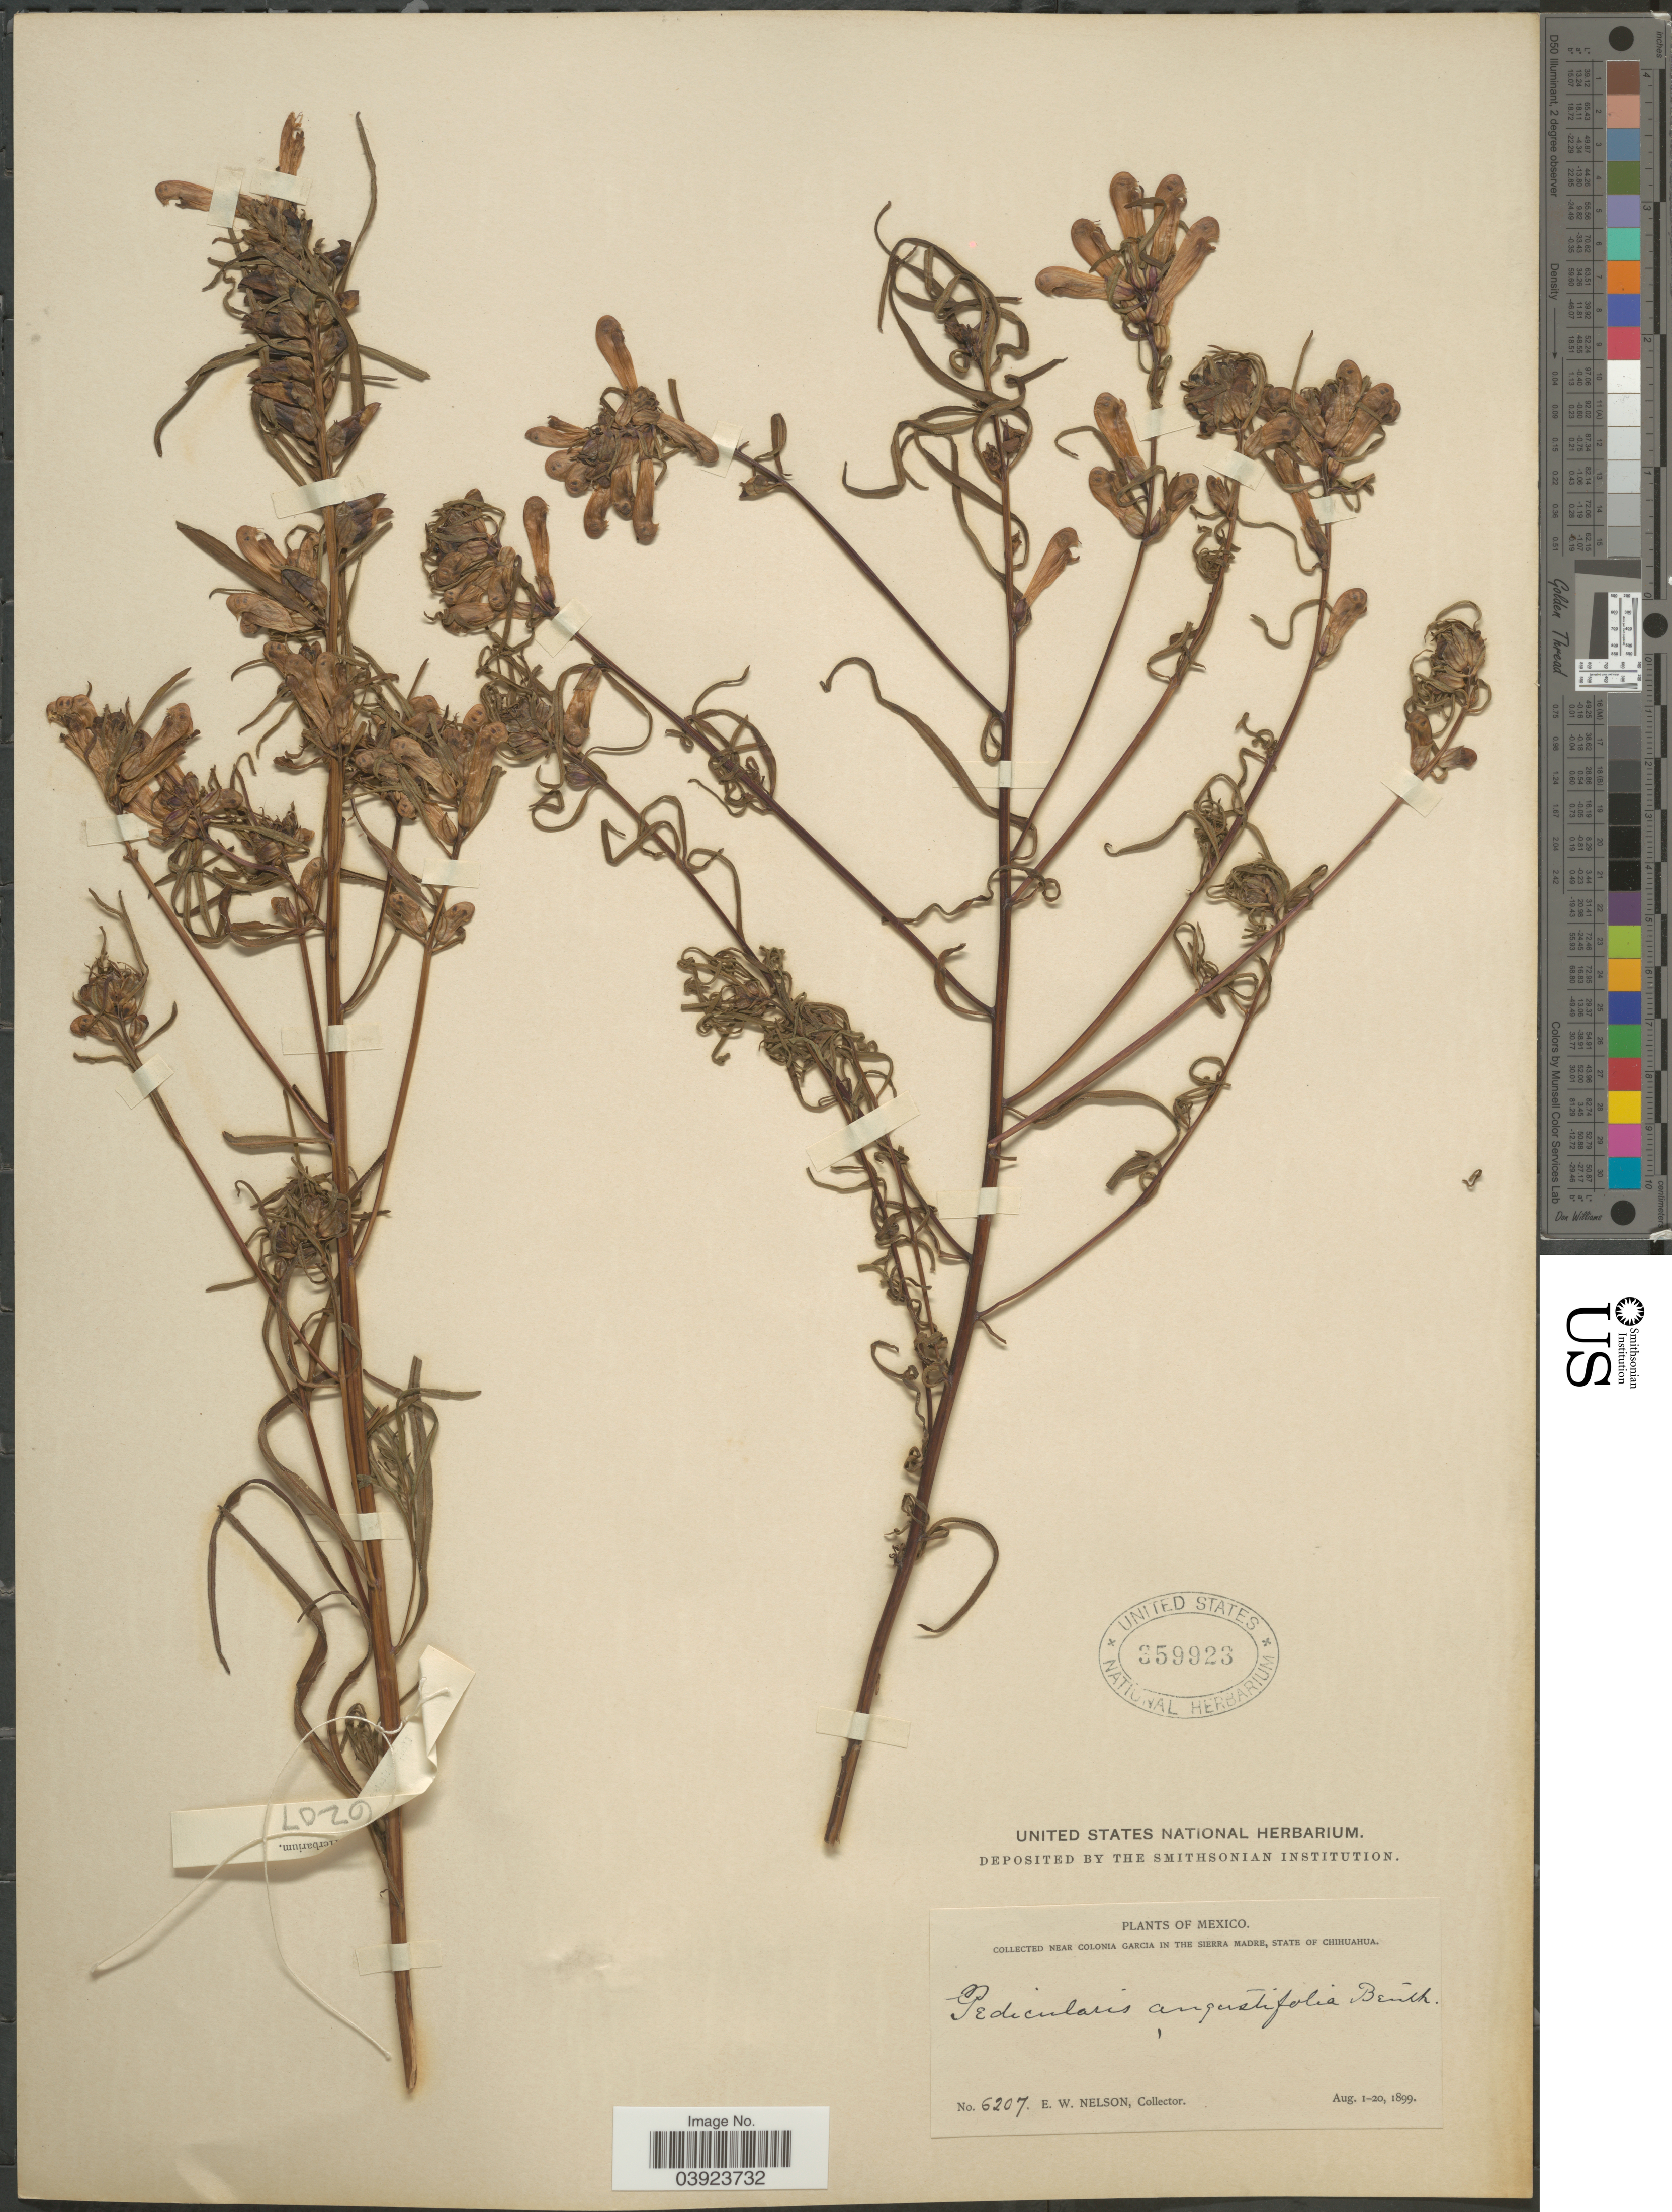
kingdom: Plantae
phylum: Tracheophyta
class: Magnoliopsida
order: Lamiales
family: Orobanchaceae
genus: Pedicularis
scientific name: Pedicularis angustifolia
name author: Benth.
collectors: E. W. Nelson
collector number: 6207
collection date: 1899-08-01/1899-08-20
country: Mexico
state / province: Chihuahua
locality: Near Colonia Garcia in the Sierra Madre.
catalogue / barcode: US 359923